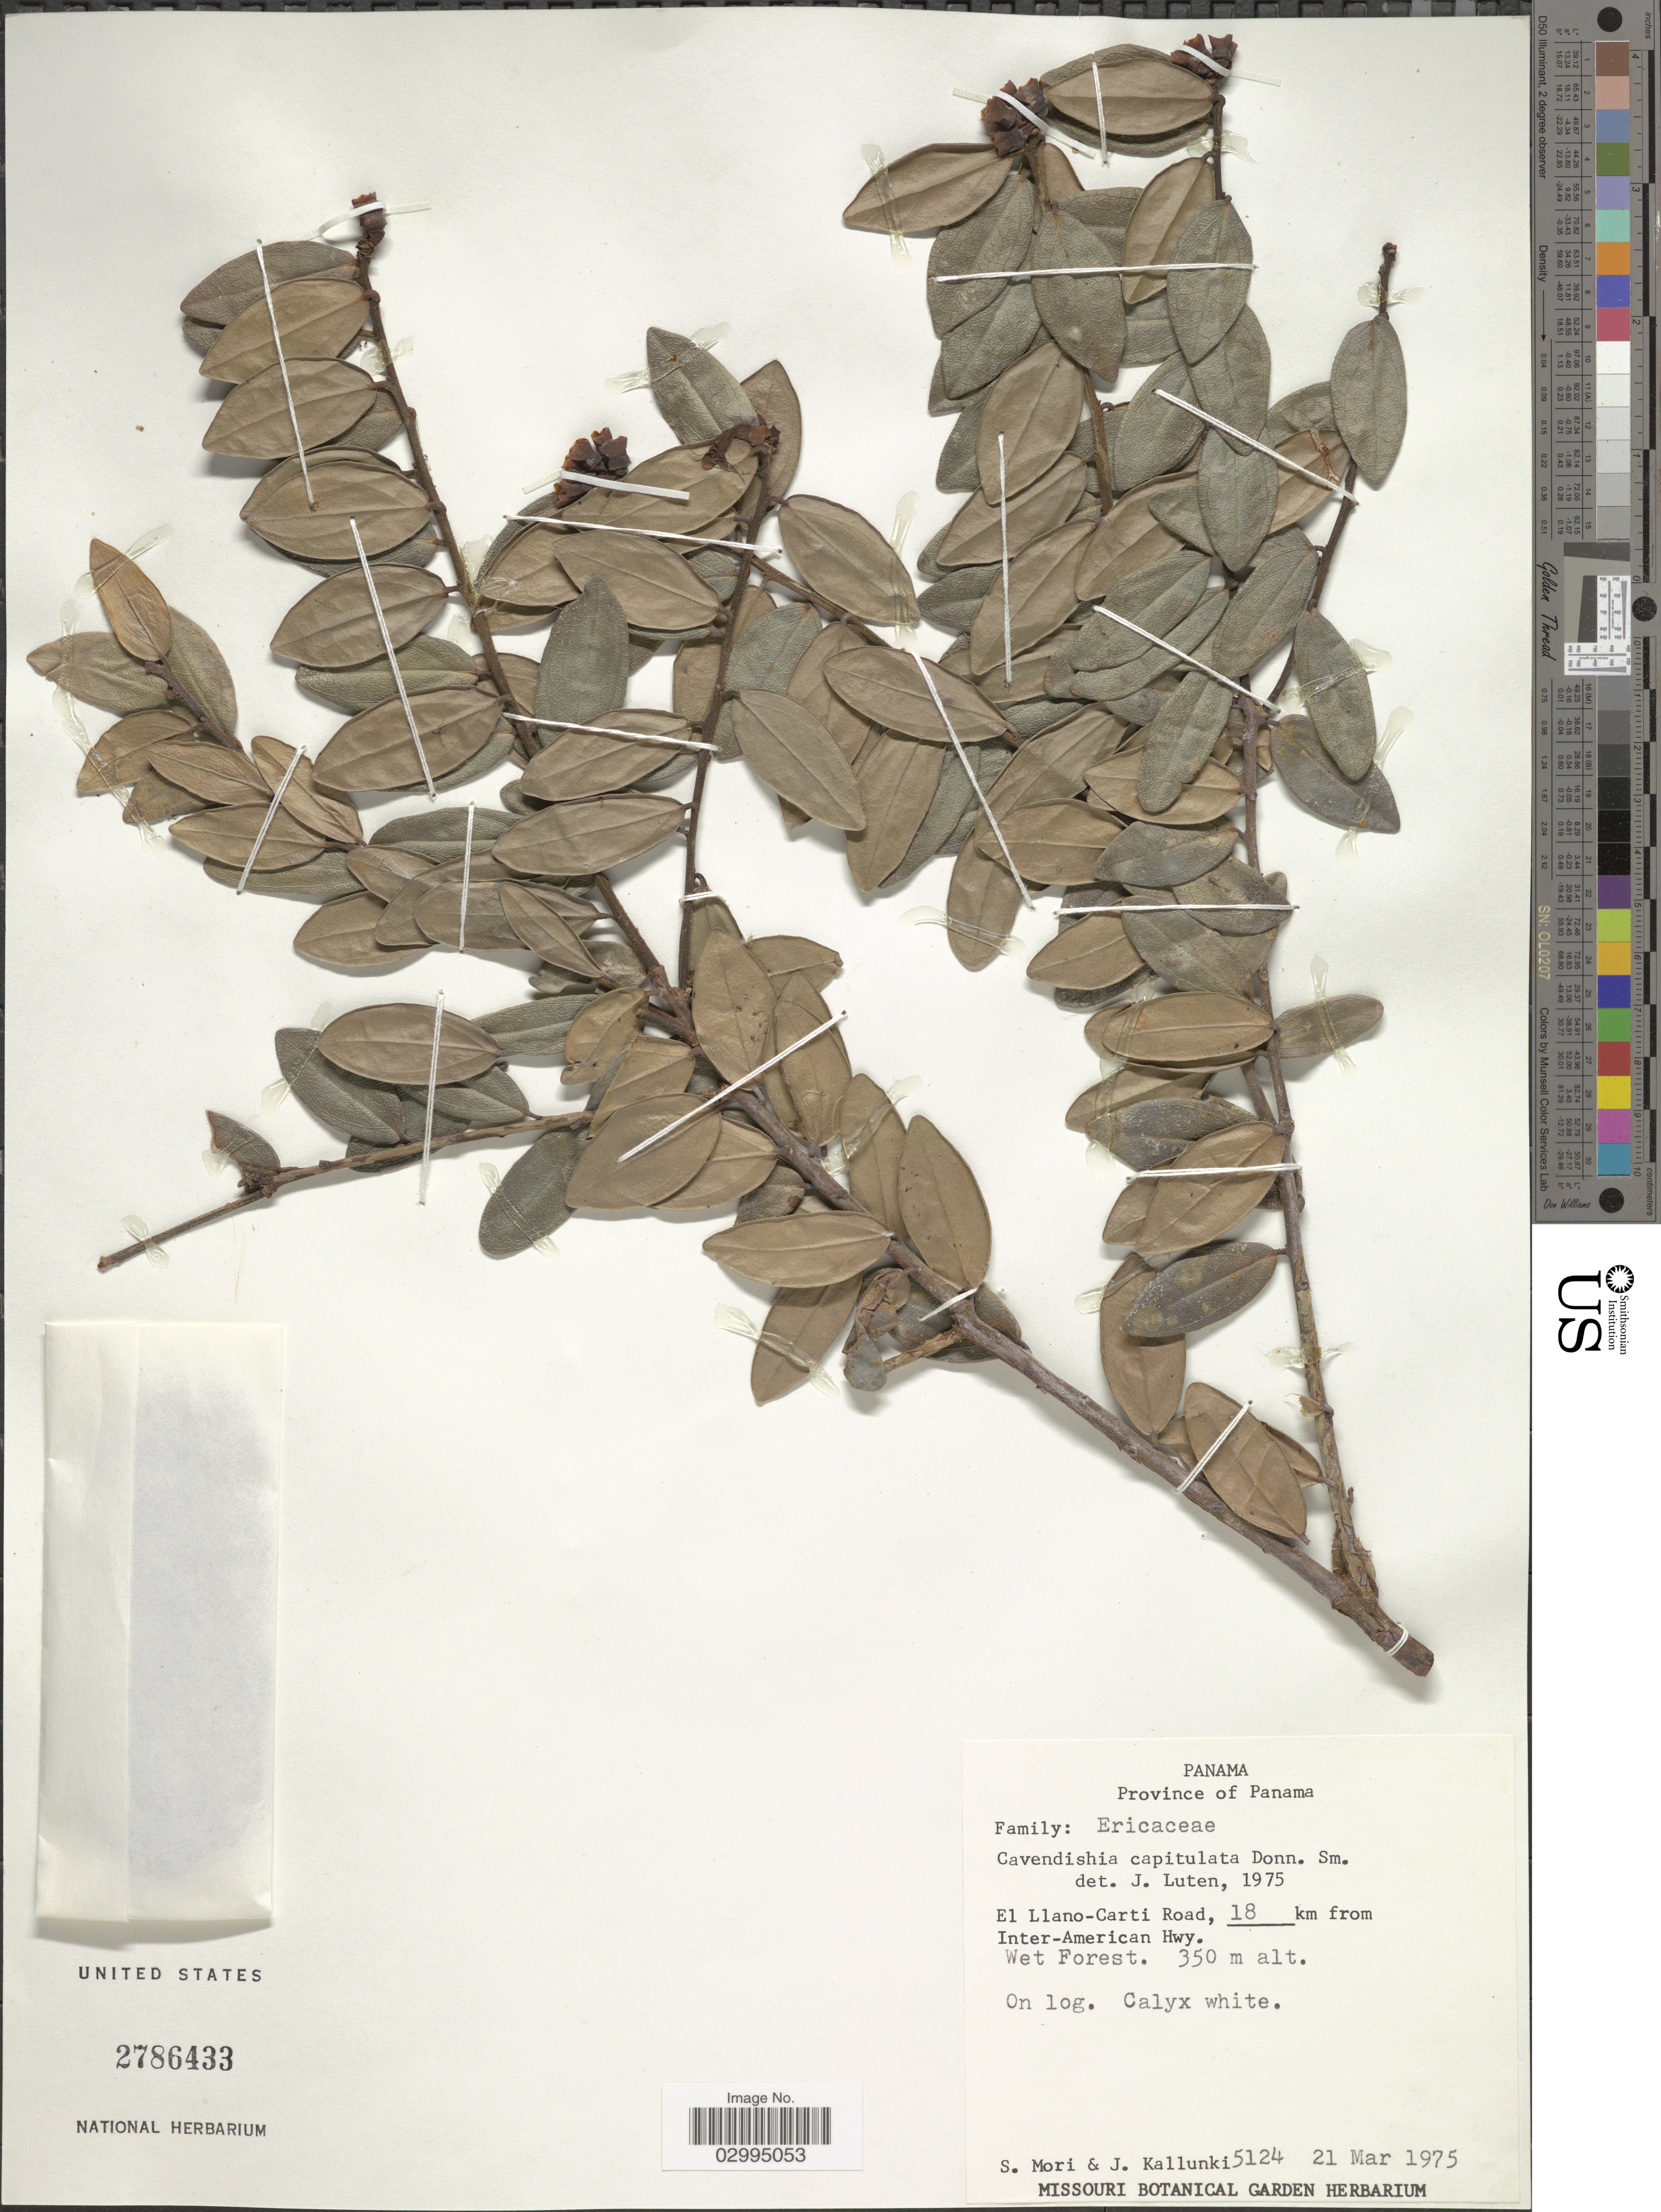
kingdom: Plantae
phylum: Tracheophyta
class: Magnoliopsida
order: Ericales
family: Ericaceae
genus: Cavendishia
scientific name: Cavendishia capitulata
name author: Donn. Sm.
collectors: S. Mori & J. Kallunki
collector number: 5124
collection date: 1975-03-21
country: Panama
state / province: Panamá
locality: Province of Panama. El Llano-Carti Road, 18 km from Inter-American Hwy.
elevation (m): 350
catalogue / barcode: US 2876433